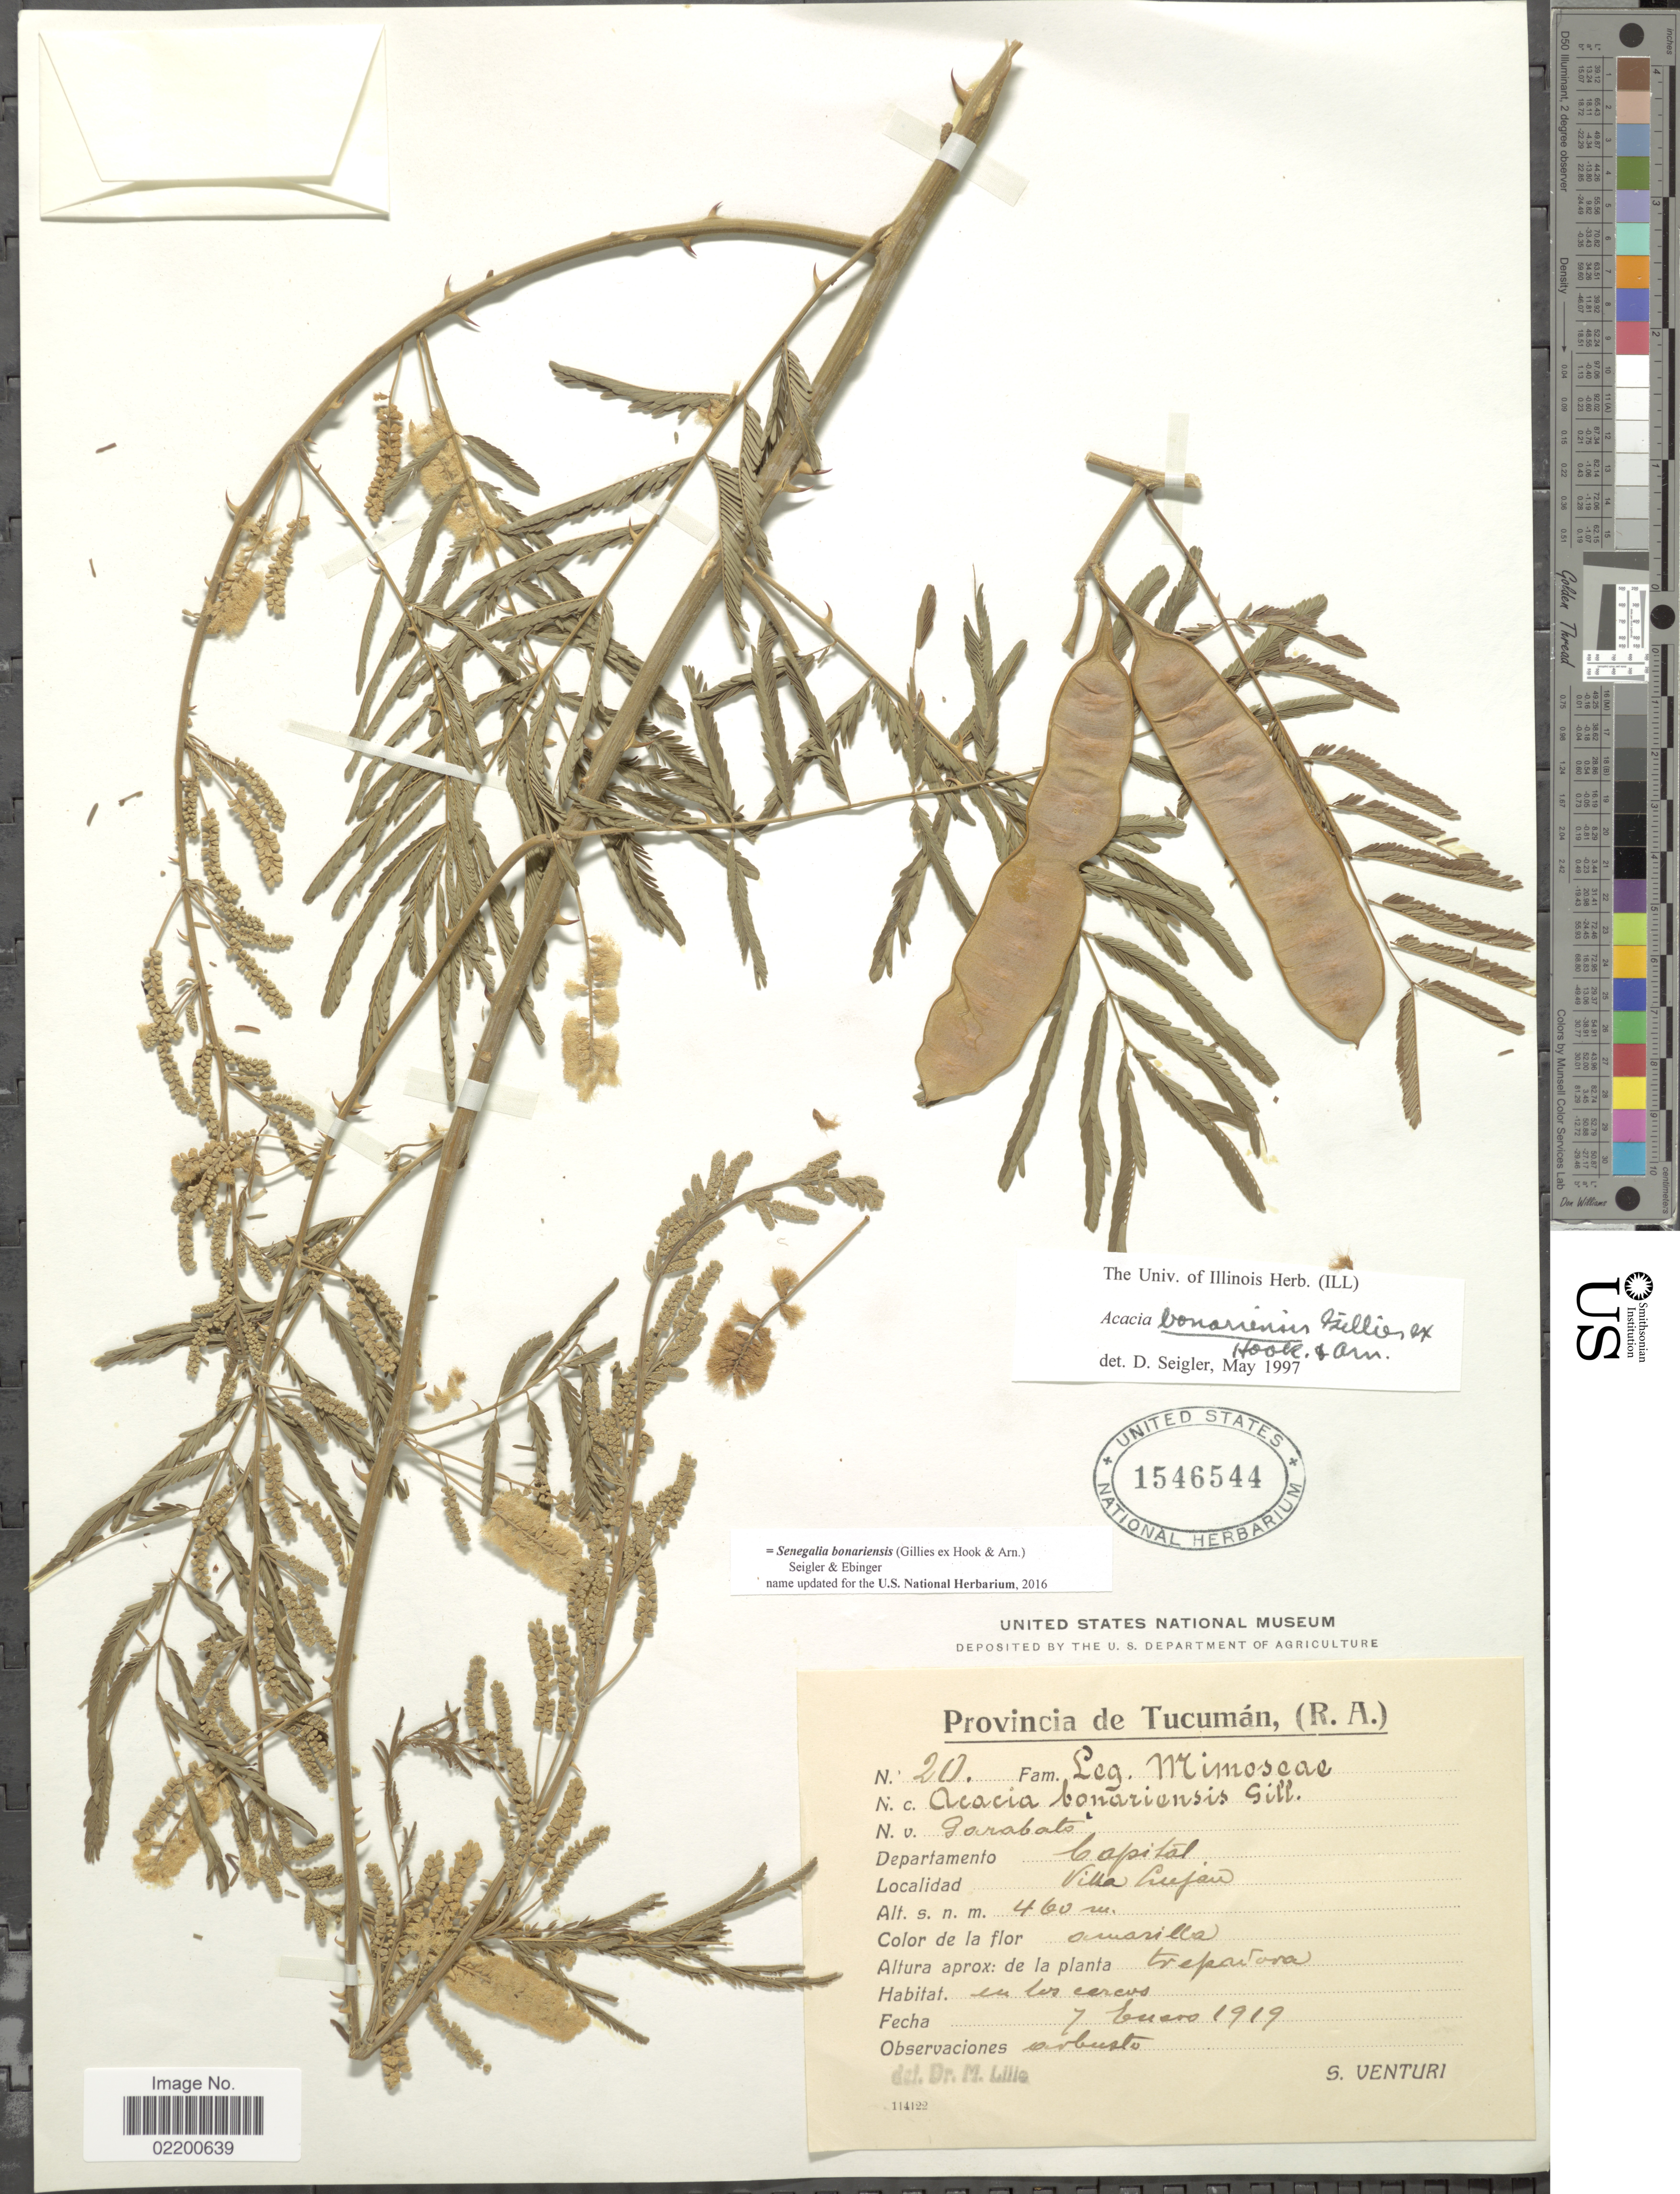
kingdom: Plantae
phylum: Tracheophyta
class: Magnoliopsida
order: Fabales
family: Fabaceae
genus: Senegalia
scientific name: Senegalia bonariensis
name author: (Gillies ex Hook. & Arn.) Seigler & Ebinger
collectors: S. Venturi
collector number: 20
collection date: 1919-01-07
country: Argentina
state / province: Tucuman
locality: Departamento Capital, Villa Lujan.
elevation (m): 460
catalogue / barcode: US 1546544